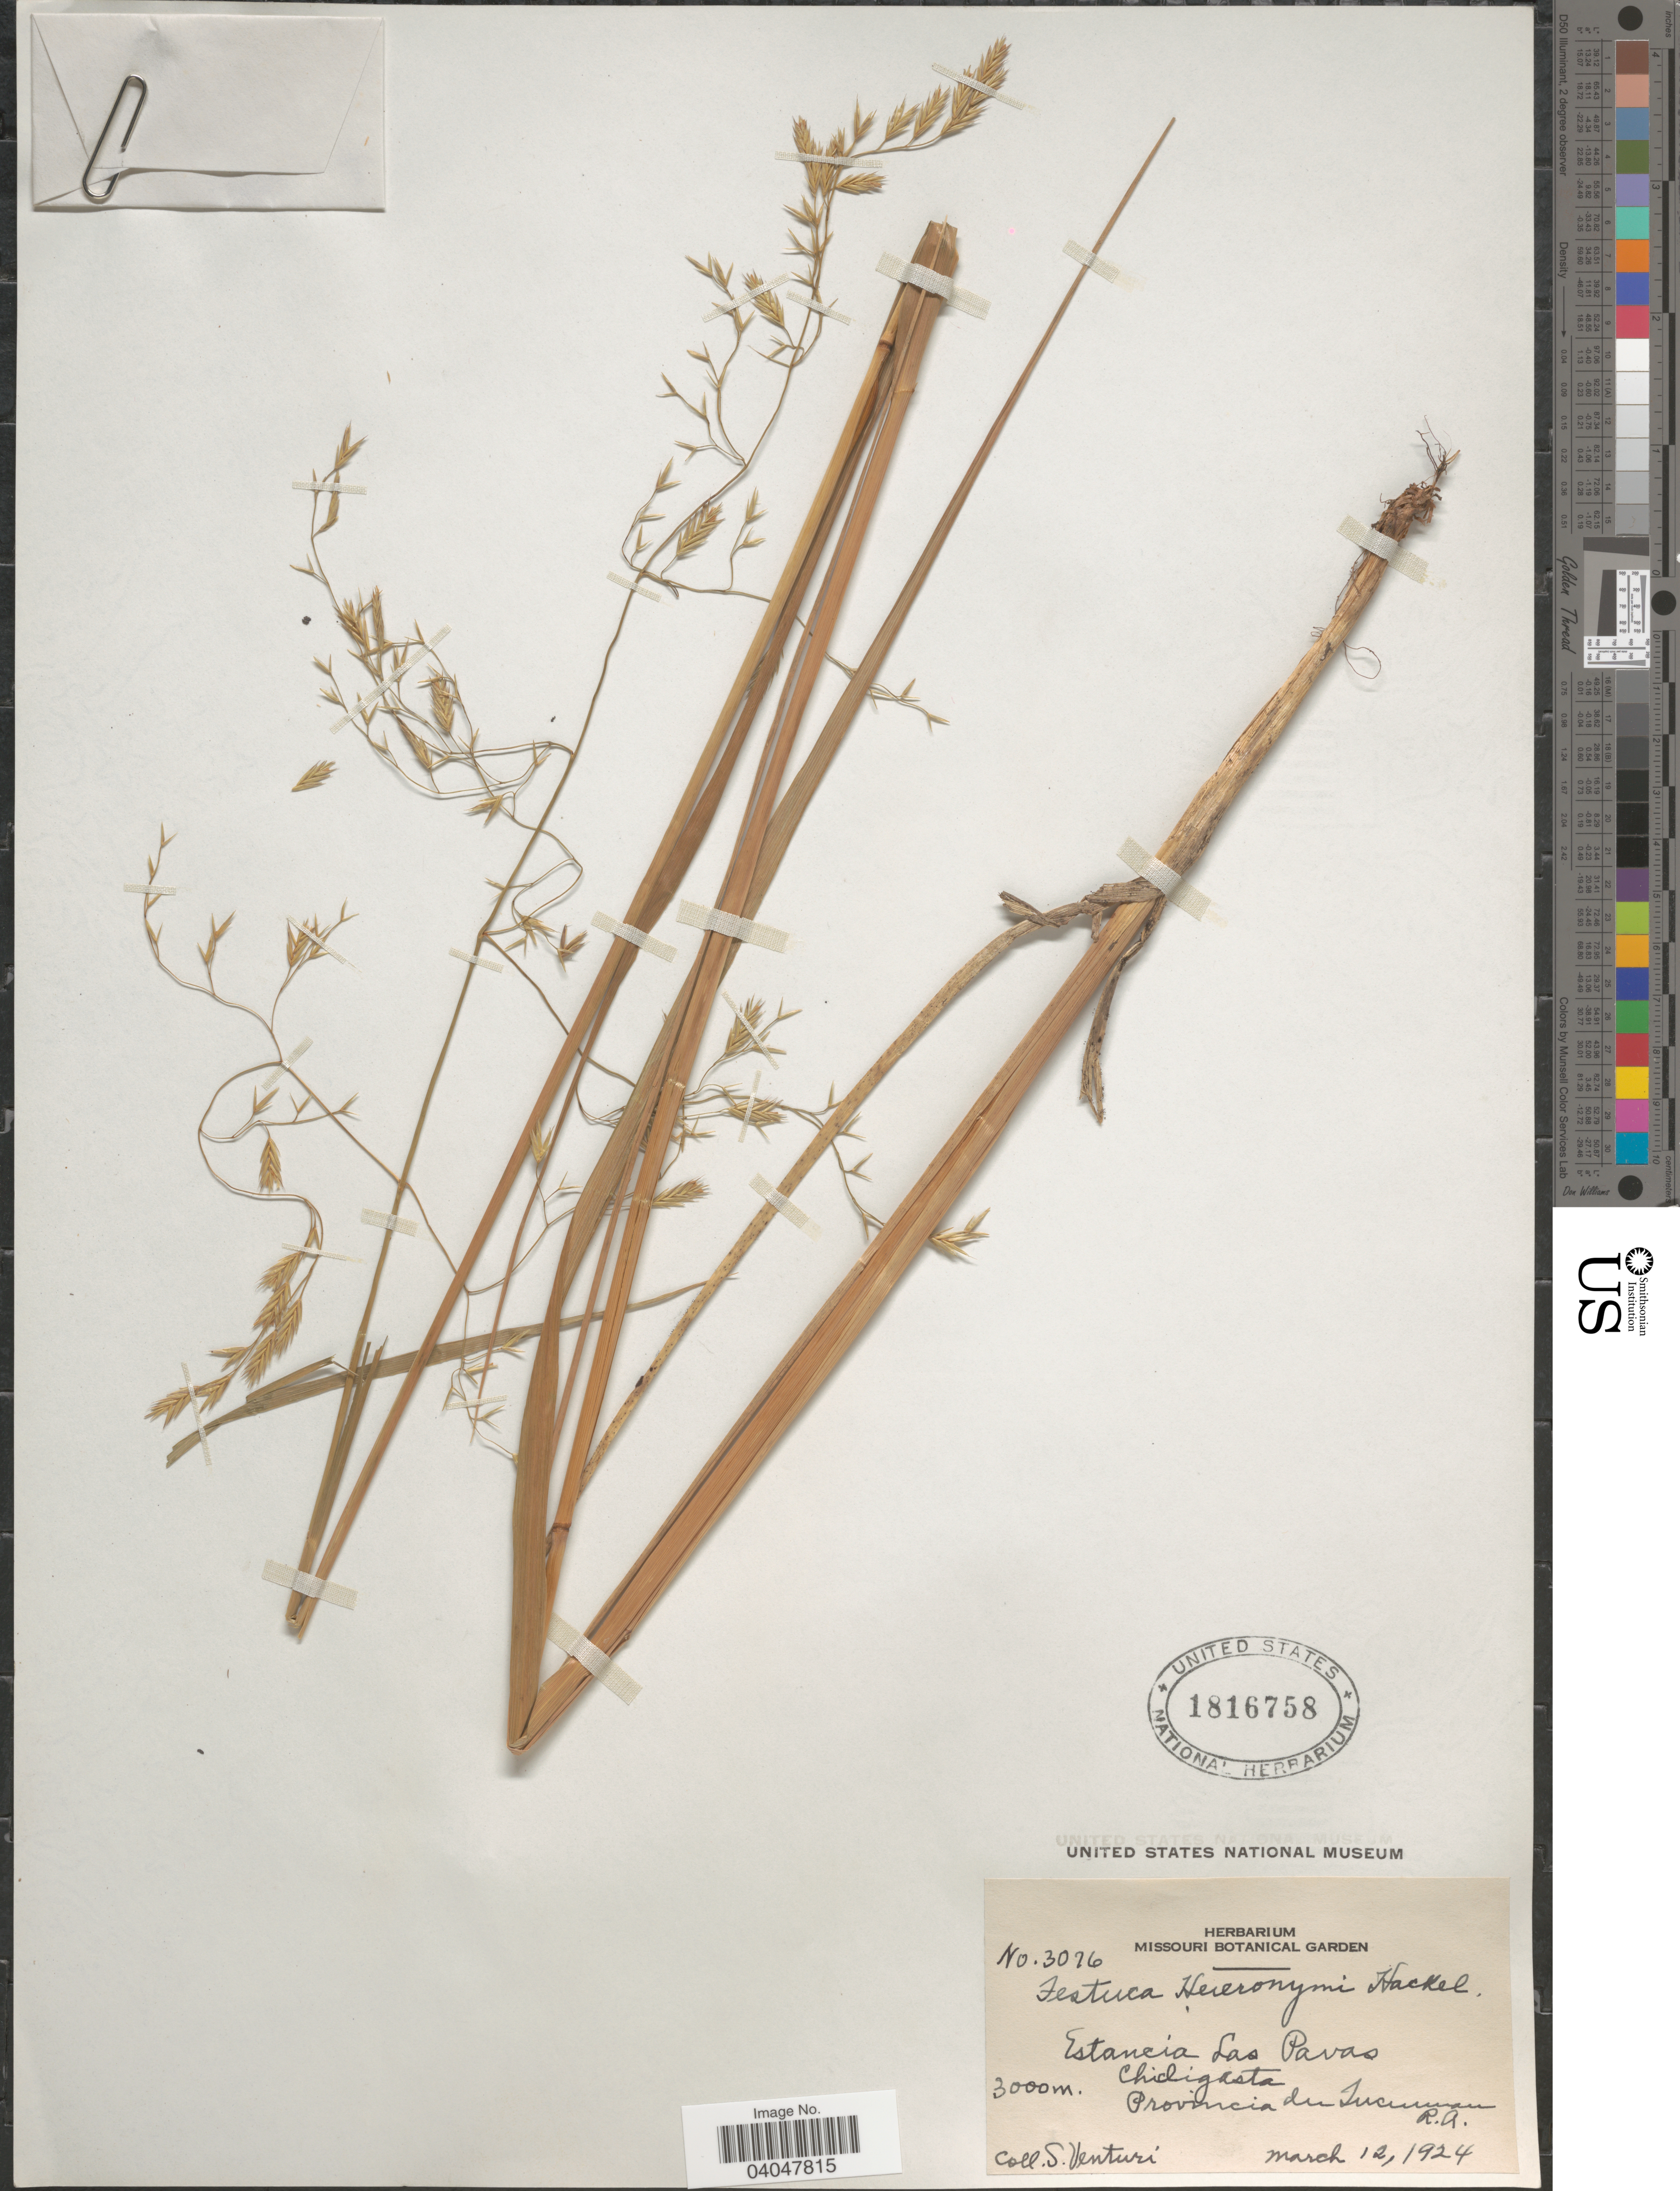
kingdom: Plantae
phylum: Tracheophyta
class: Liliopsida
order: Poales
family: Poaceae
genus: Festuca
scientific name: Festuca hieronymi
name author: Hack.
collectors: S. Venturi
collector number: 3076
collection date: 1924-03-12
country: Argentina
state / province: Tucuman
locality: Estancia Las Pavas. Chicligasta.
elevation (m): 3000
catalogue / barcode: US 1816758